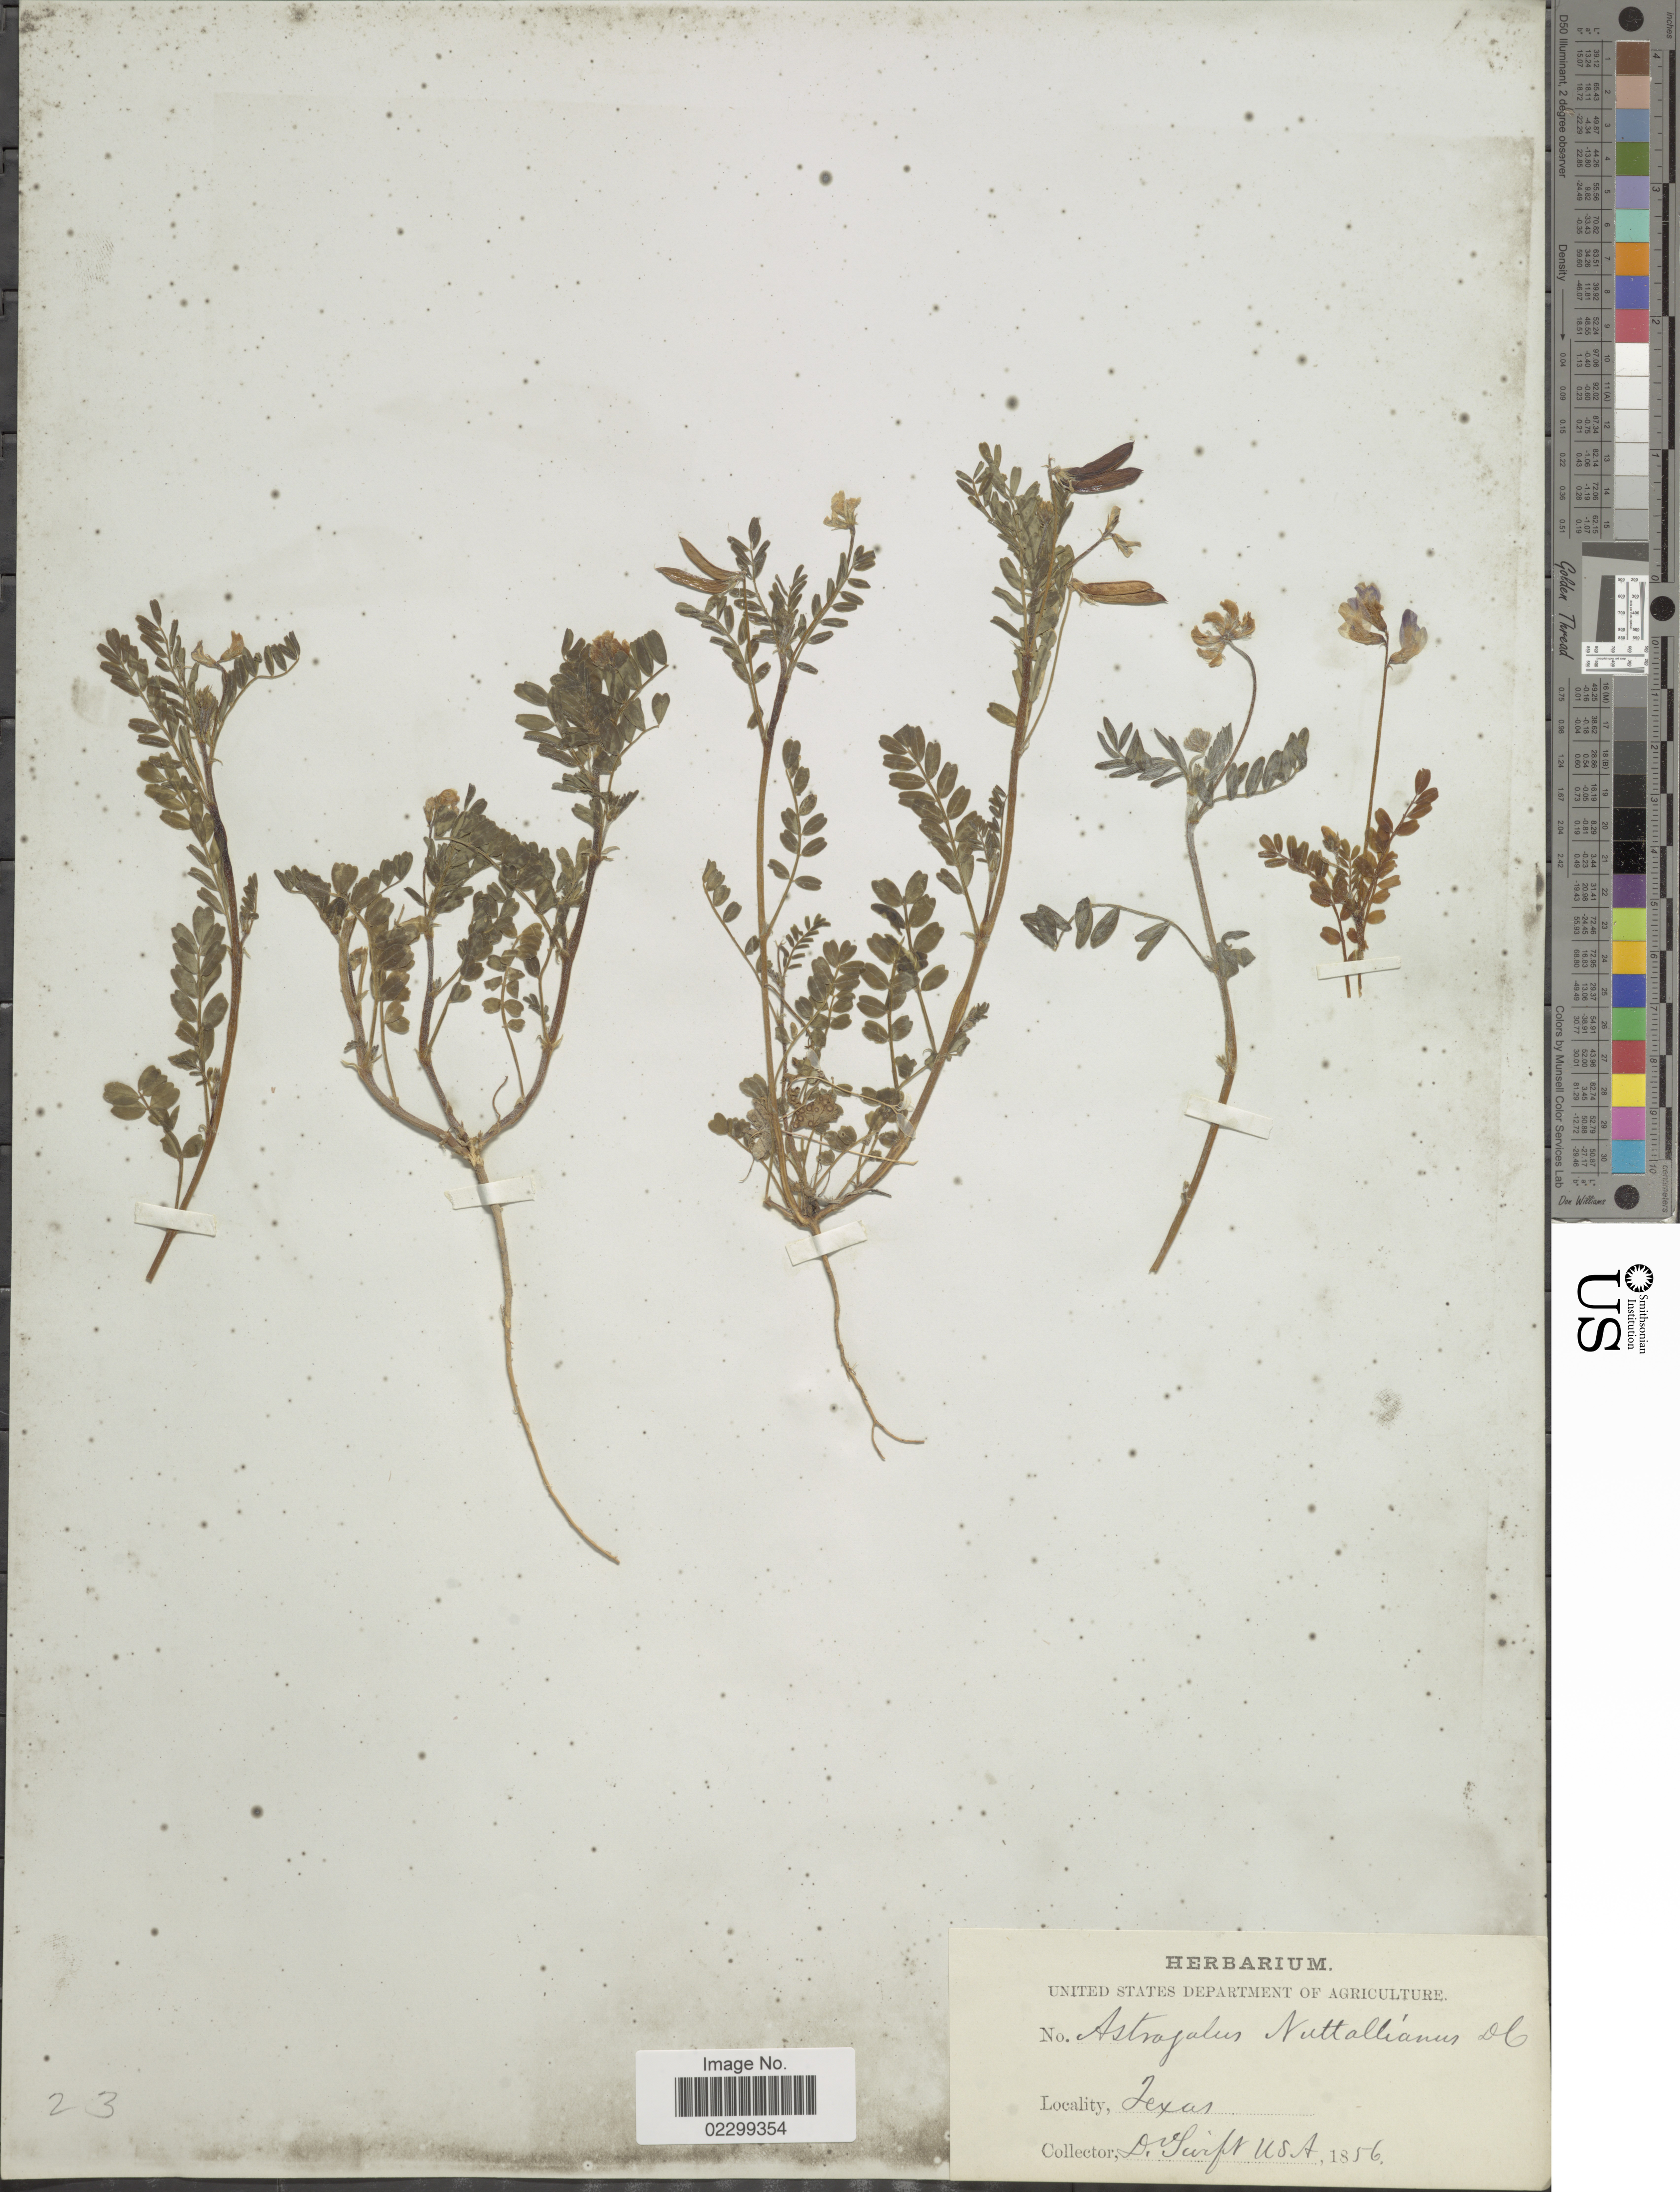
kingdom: Plantae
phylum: Tracheophyta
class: Magnoliopsida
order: Fabales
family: Fabaceae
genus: Astragalus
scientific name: Astragalus austrinus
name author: (Small) O.E. Schulz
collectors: Swift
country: United States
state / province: Texas